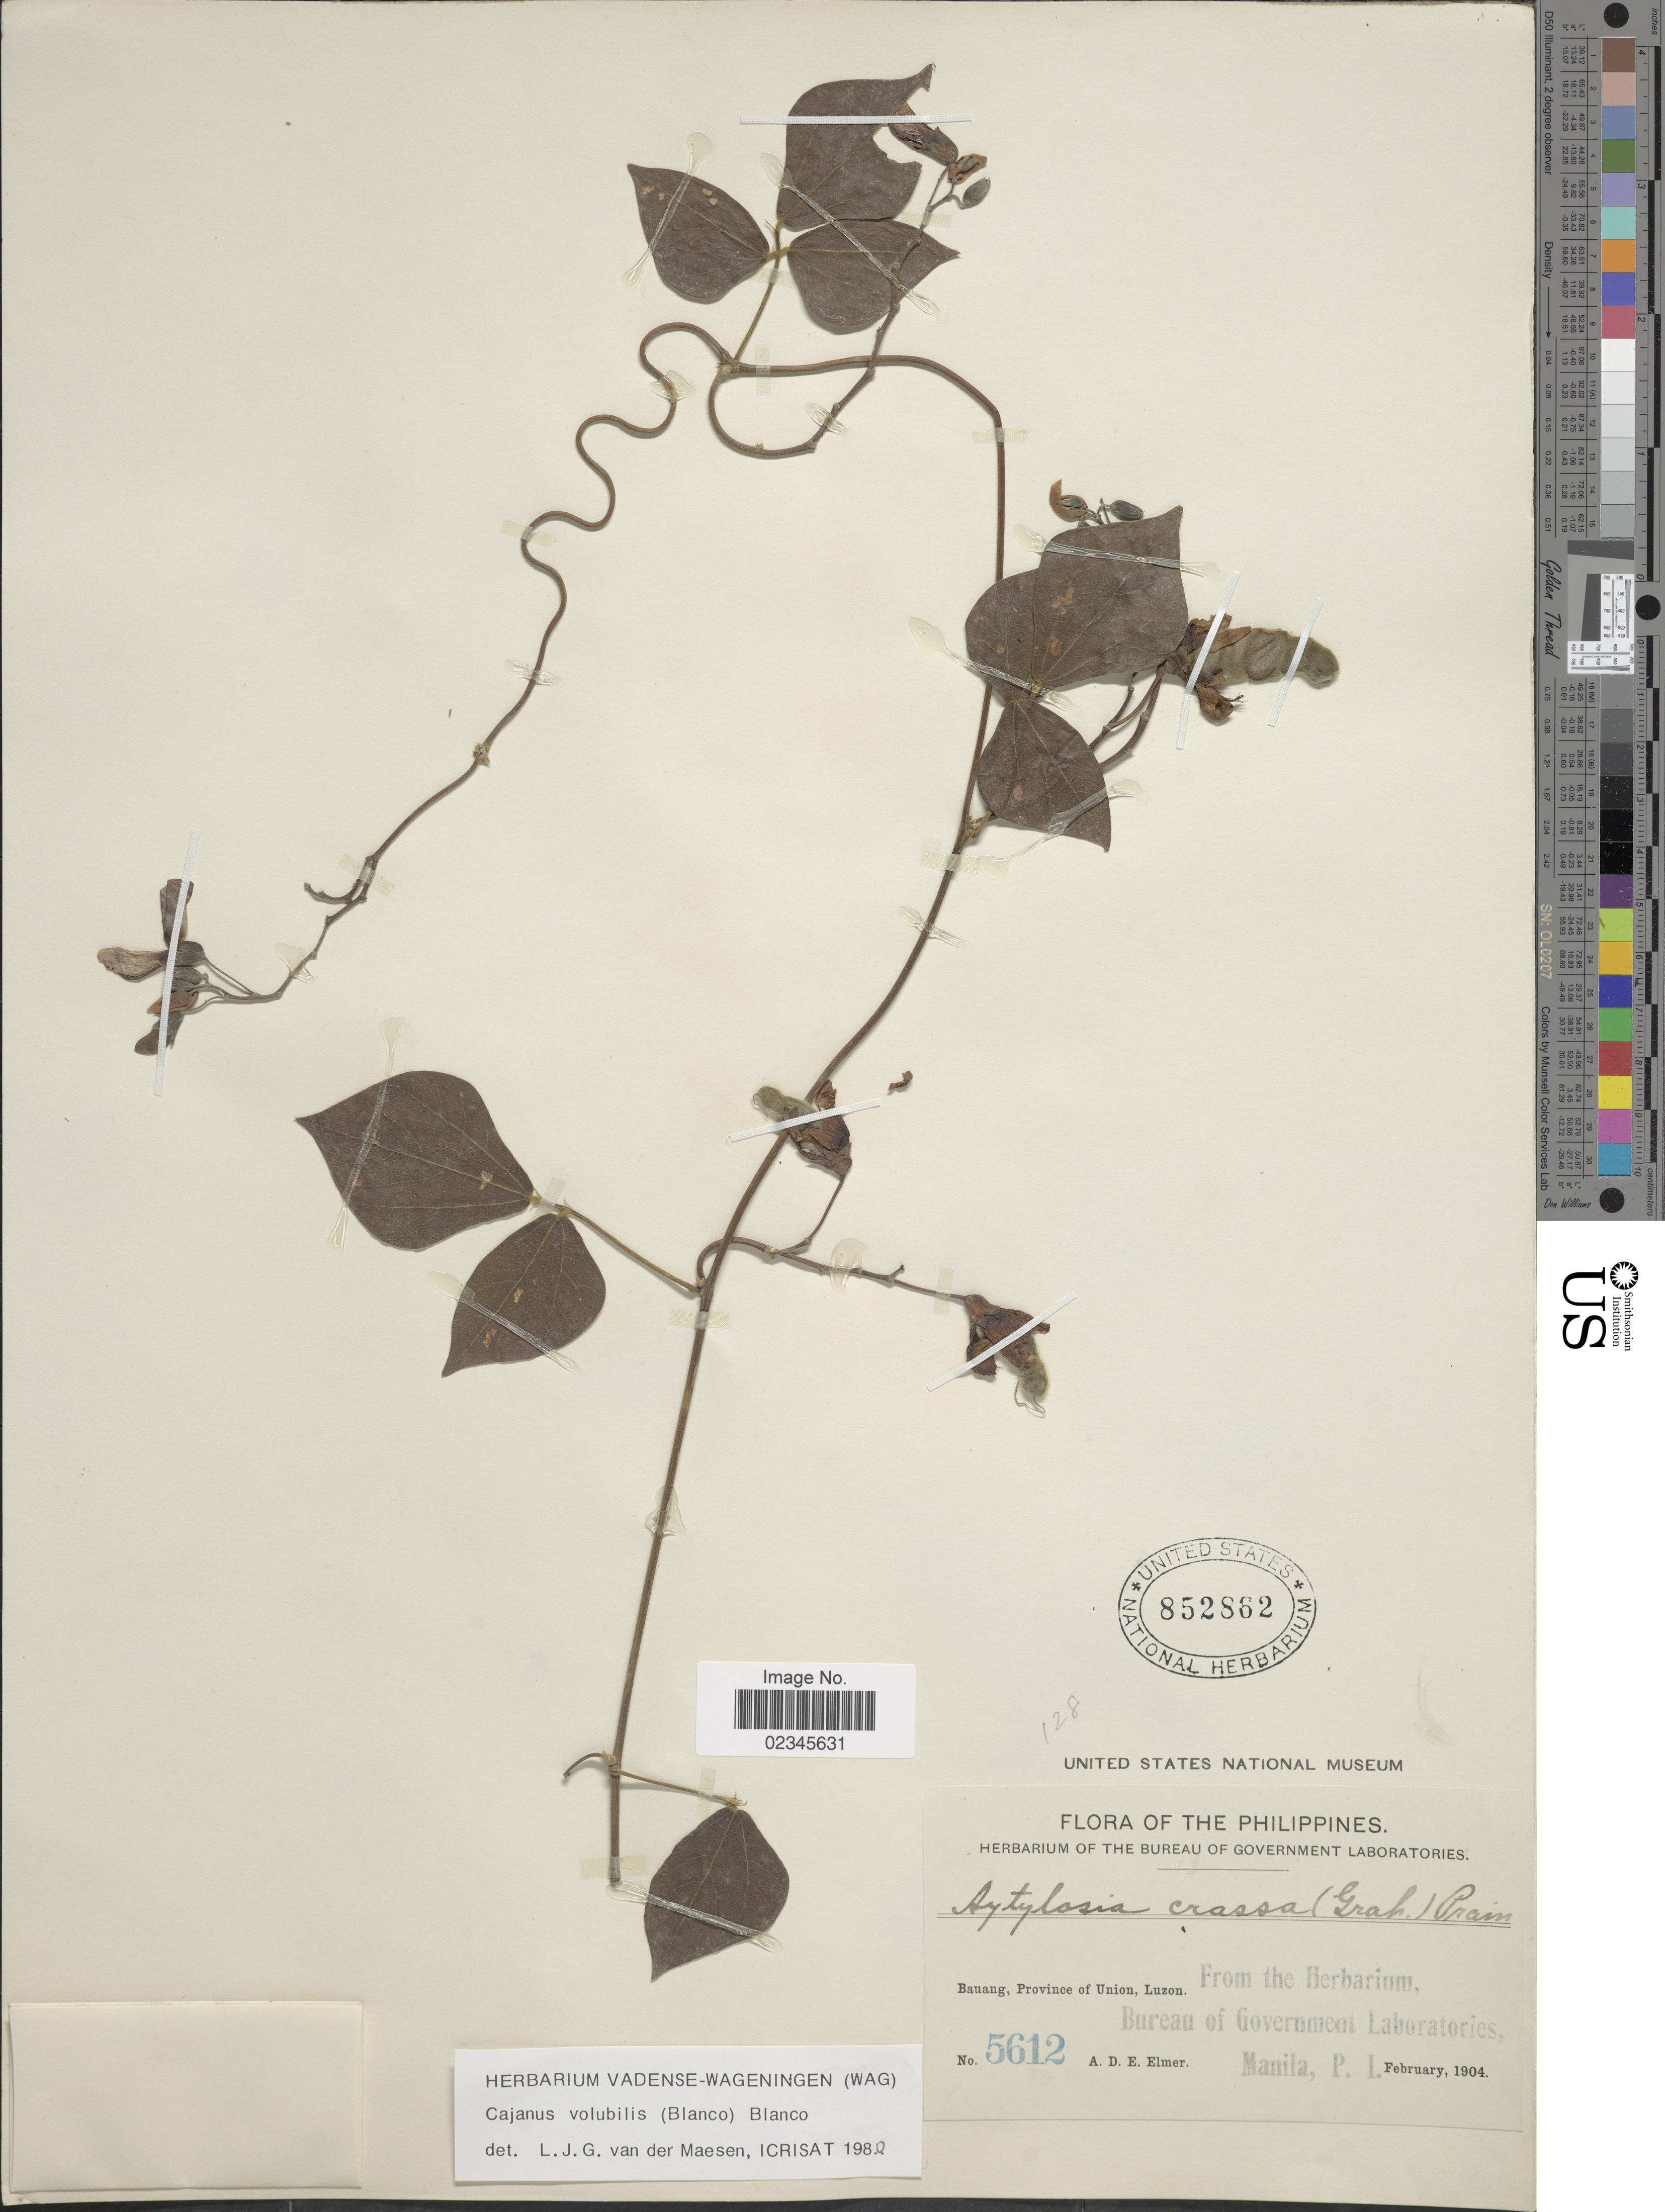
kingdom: Plantae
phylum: Tracheophyta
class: Magnoliopsida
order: Fabales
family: Fabaceae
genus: Cajanus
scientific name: Cajanus volubilis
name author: (Blanco) Blanco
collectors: A. D. E. Elmer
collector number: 5612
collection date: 1904-02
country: Philippines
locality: Bauang, Province of Union, Luzon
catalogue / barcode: US 852862